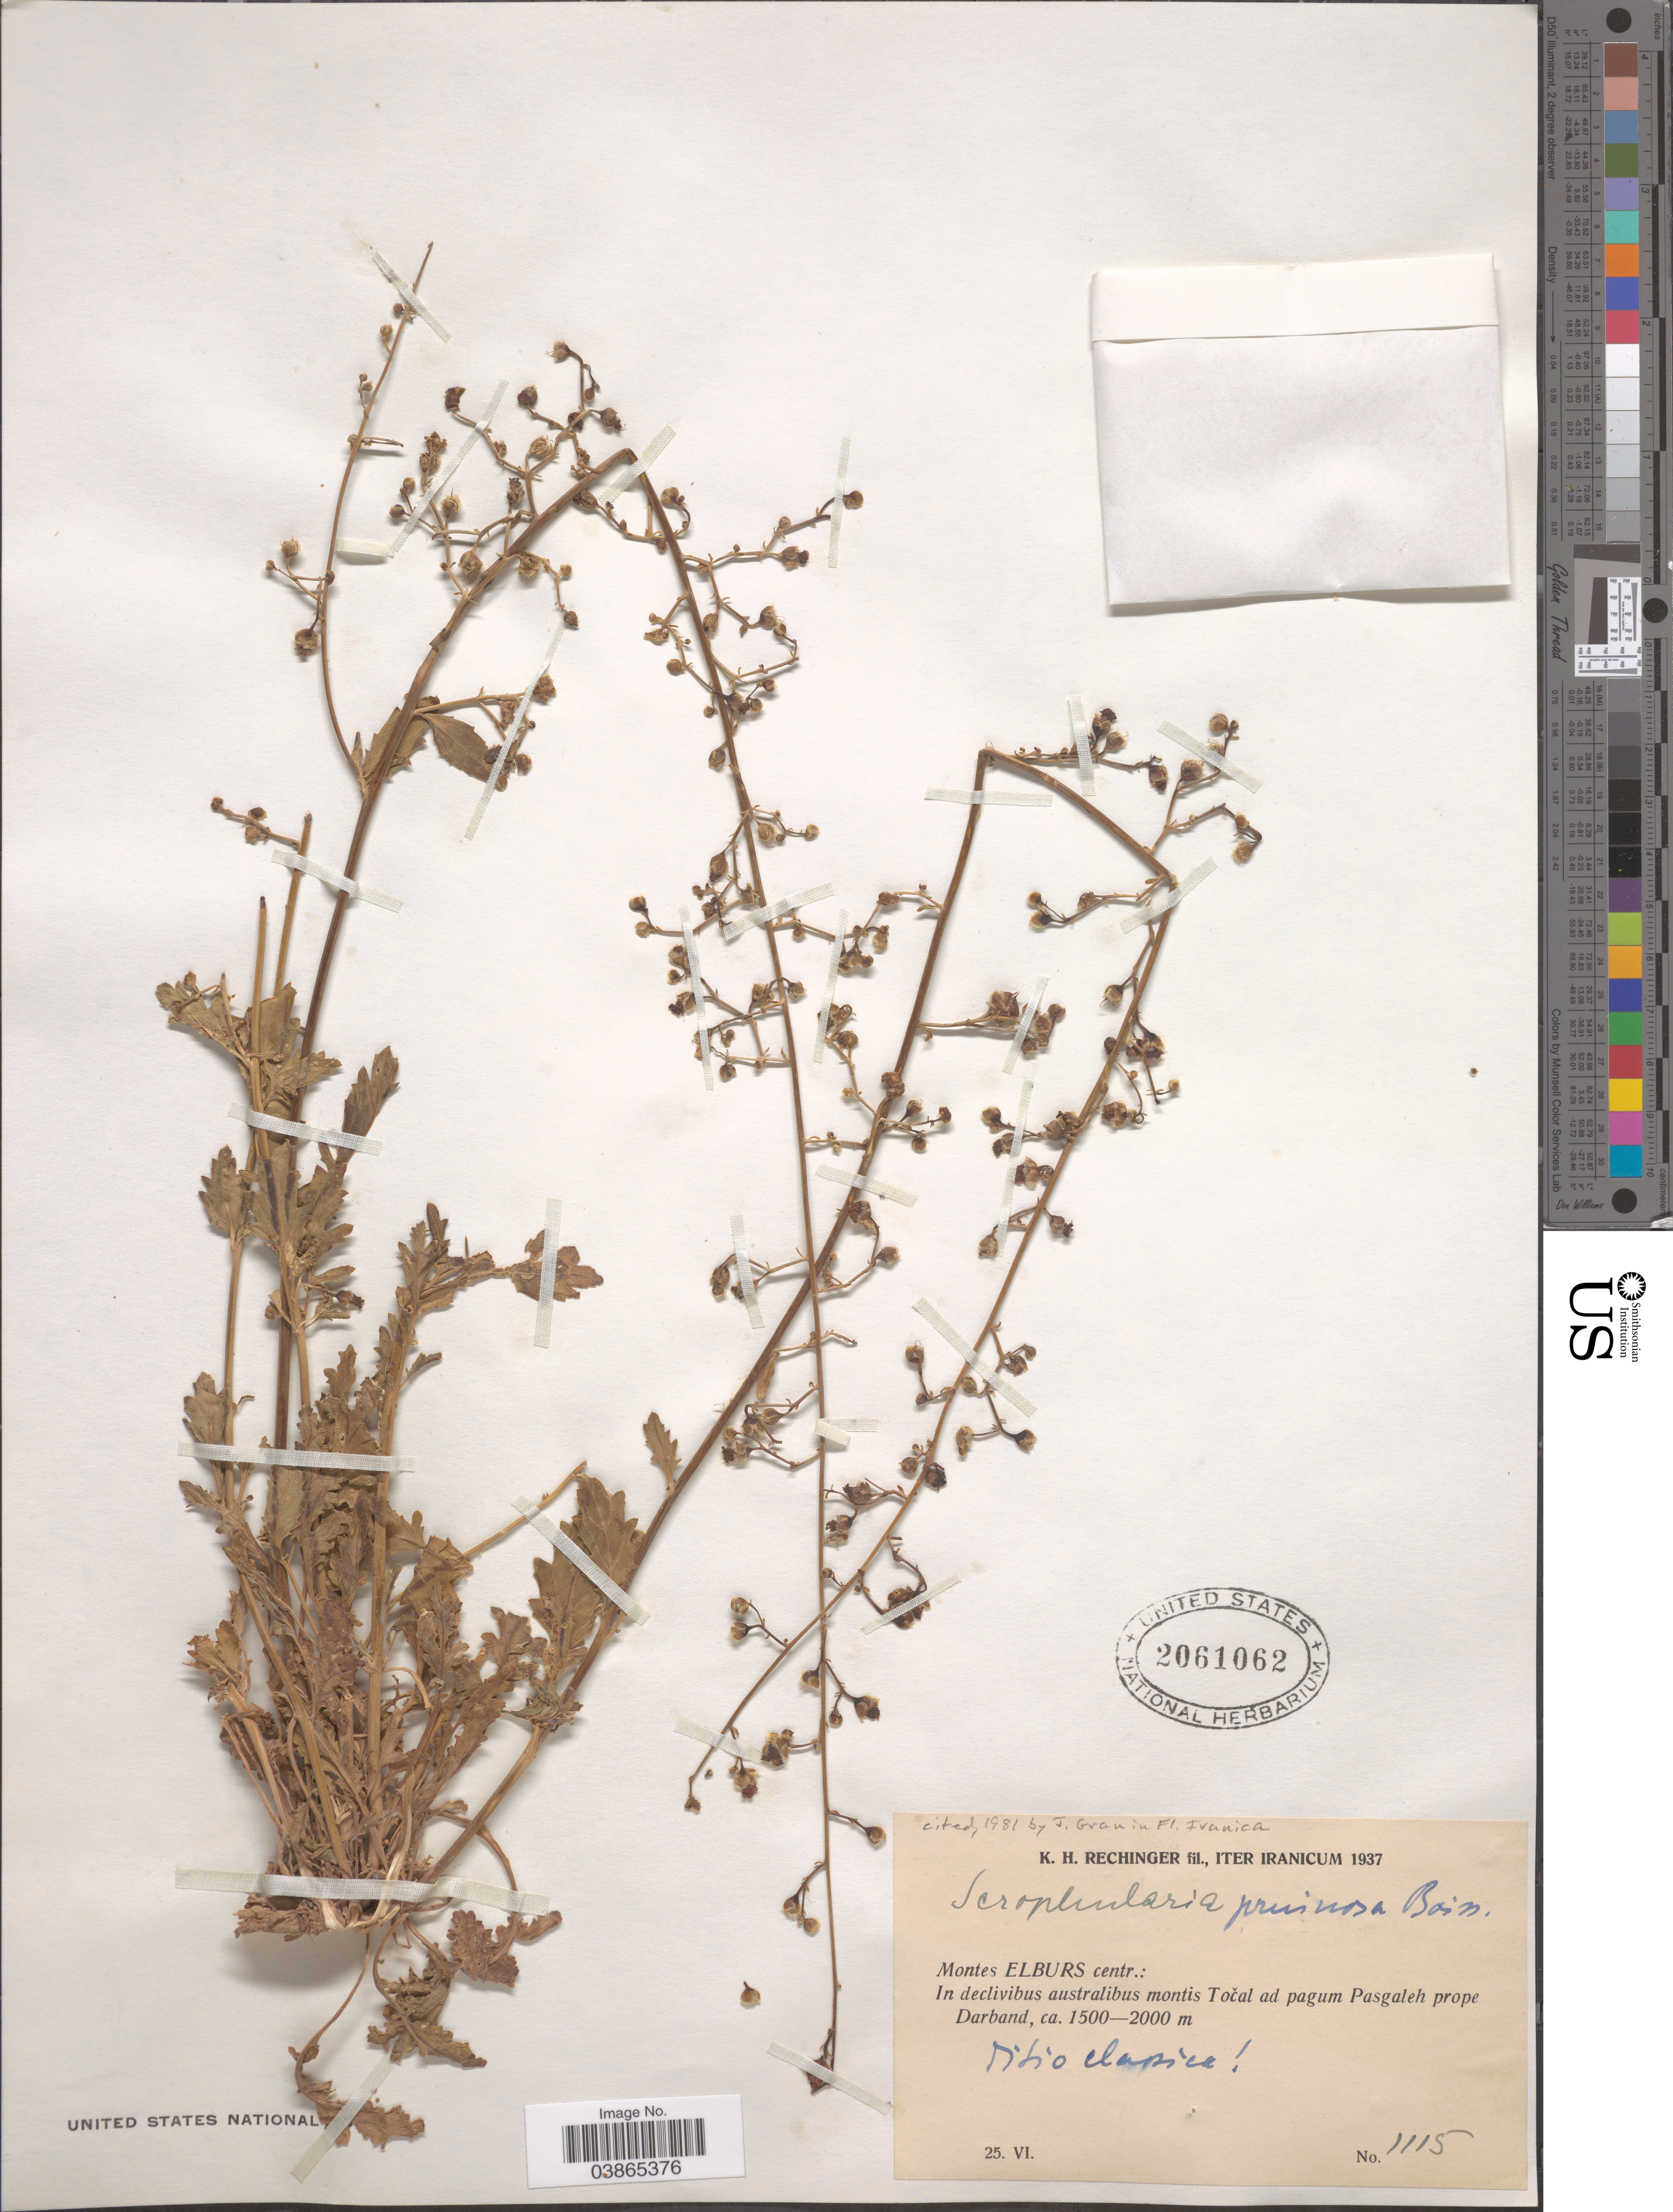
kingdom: Plantae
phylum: Tracheophyta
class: Magnoliopsida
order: Lamiales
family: Scrophulariaceae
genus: Scrophularia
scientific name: Scrophularia pruinosa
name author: Boiss.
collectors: K. H. Rechinger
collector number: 1115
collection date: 1937-06-25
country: Iran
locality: Montes Elburs centr.: In declivibus australibus montis Točal ad pagum Pasgaleh prope Darband.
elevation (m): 1500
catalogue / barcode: US 2061062